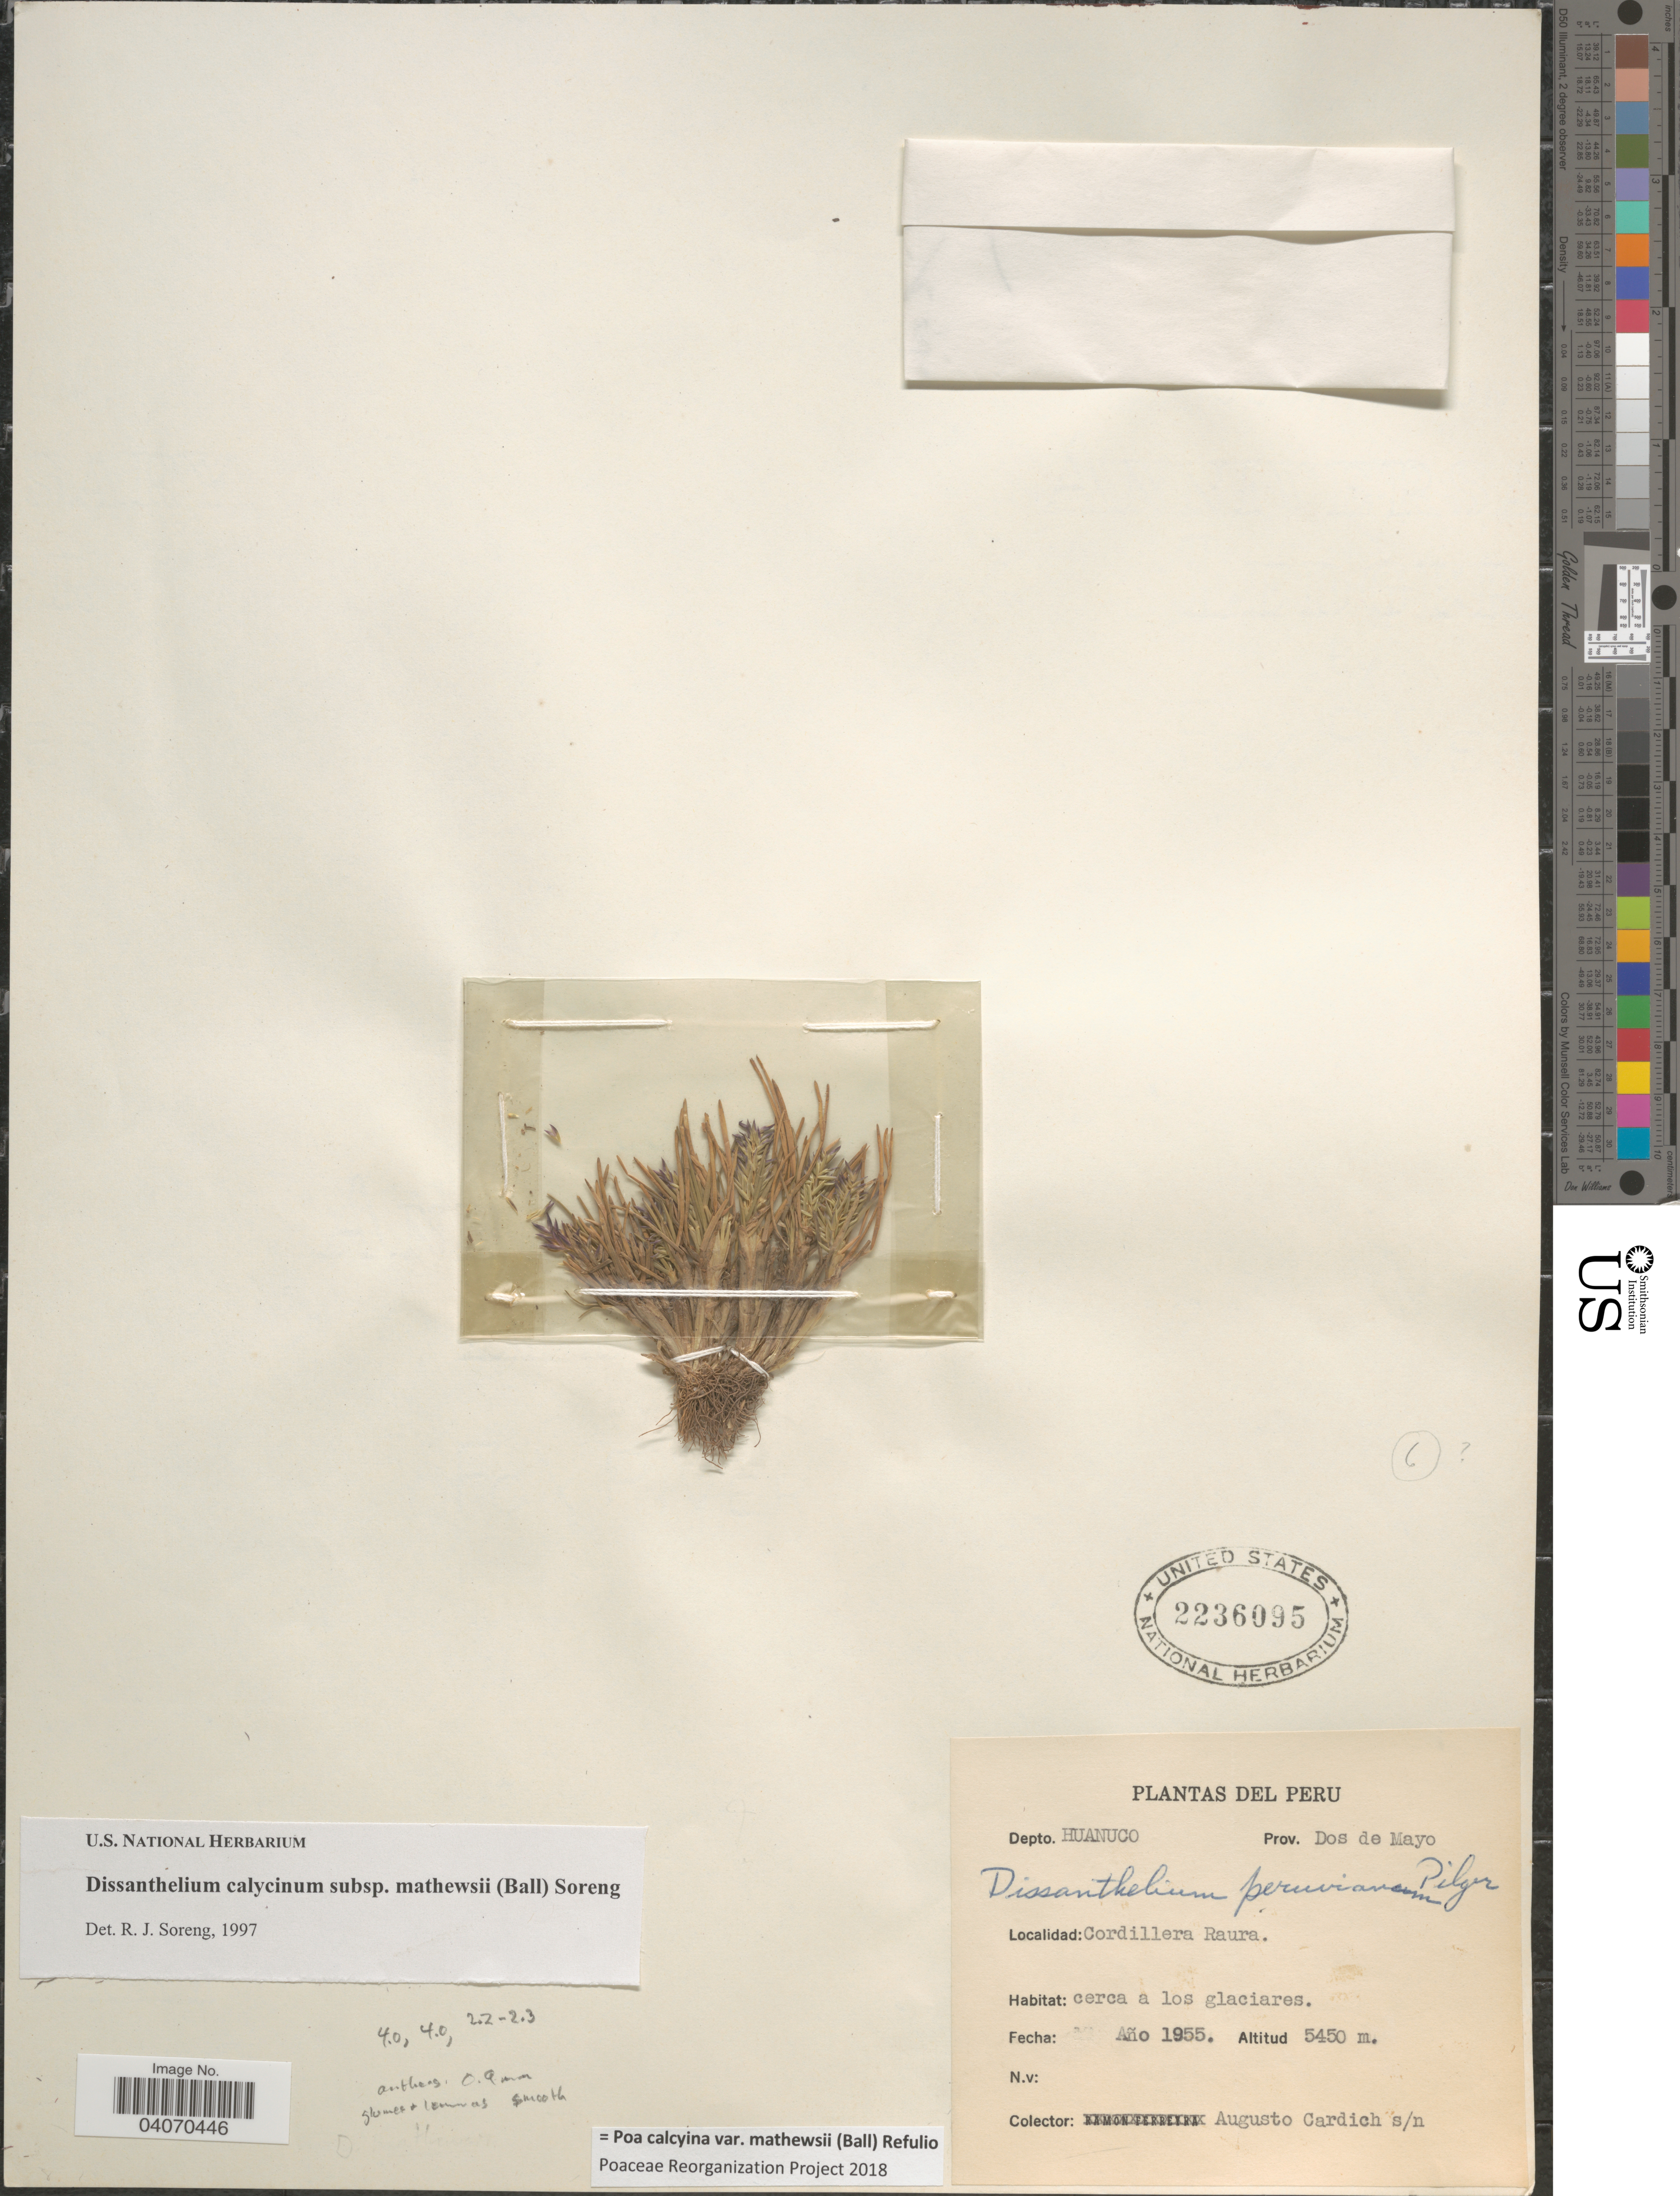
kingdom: Plantae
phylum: Tracheophyta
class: Liliopsida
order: Poales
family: Poaceae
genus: Poa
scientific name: Poa calycina var. mathewsii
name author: (Ball) Refulio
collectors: A. Cardich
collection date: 1955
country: Peru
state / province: Huánuco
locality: Depto. Huanuco. Prov. Dos de Mayo. Cordillera Raura.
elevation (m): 5450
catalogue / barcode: US 2236095